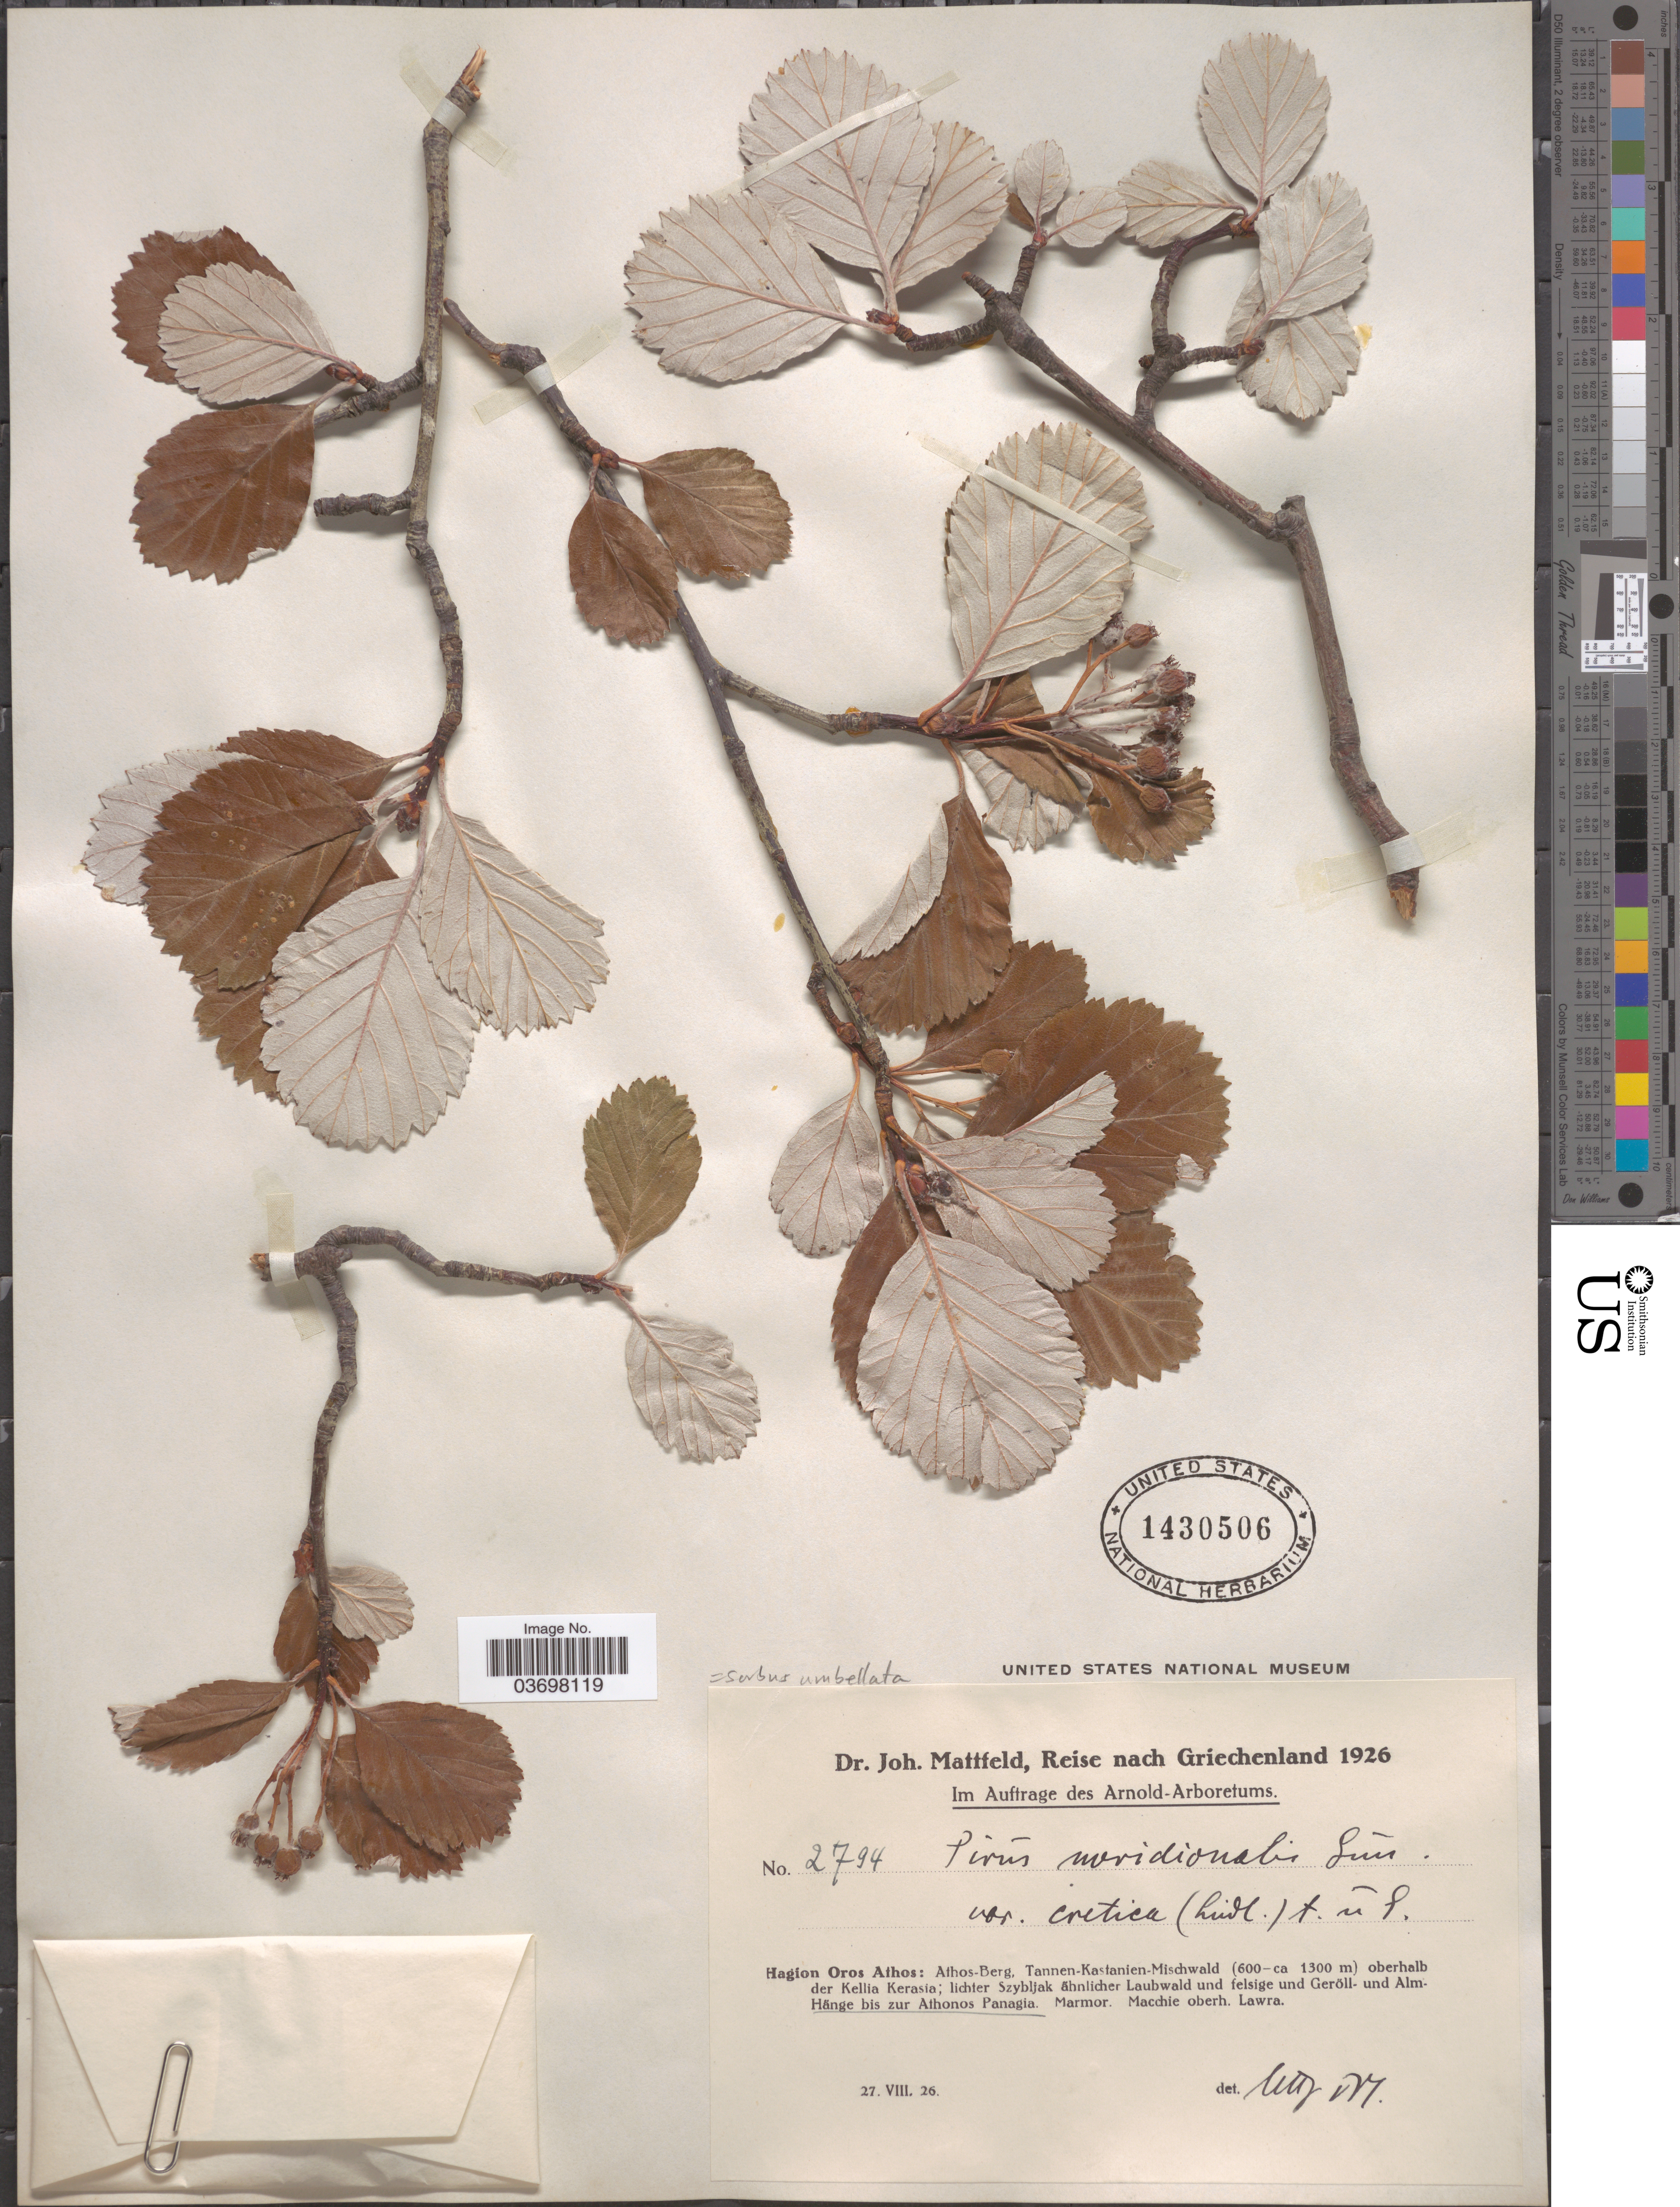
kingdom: Plantae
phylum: Tracheophyta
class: Magnoliopsida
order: Rosales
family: Rosaceae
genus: Sorbus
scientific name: Sorbus umbellata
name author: (Desf.) Fritsch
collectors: J. Mattfeld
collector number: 2794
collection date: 1926-08-27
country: Greece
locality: Griechenland. Hagion Oros Athos: Athos-Berg, Tannen-Kastanien-Mischwald oberhalb der Kellia Kerasia; lichter Szybljak ãhnlicher Laubwald und felsige und Geröll- und Alm-Hänge bis zur Athonos Panagia. Marmor. Macchie oberh. Lawra.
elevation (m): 600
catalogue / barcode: US 1430506